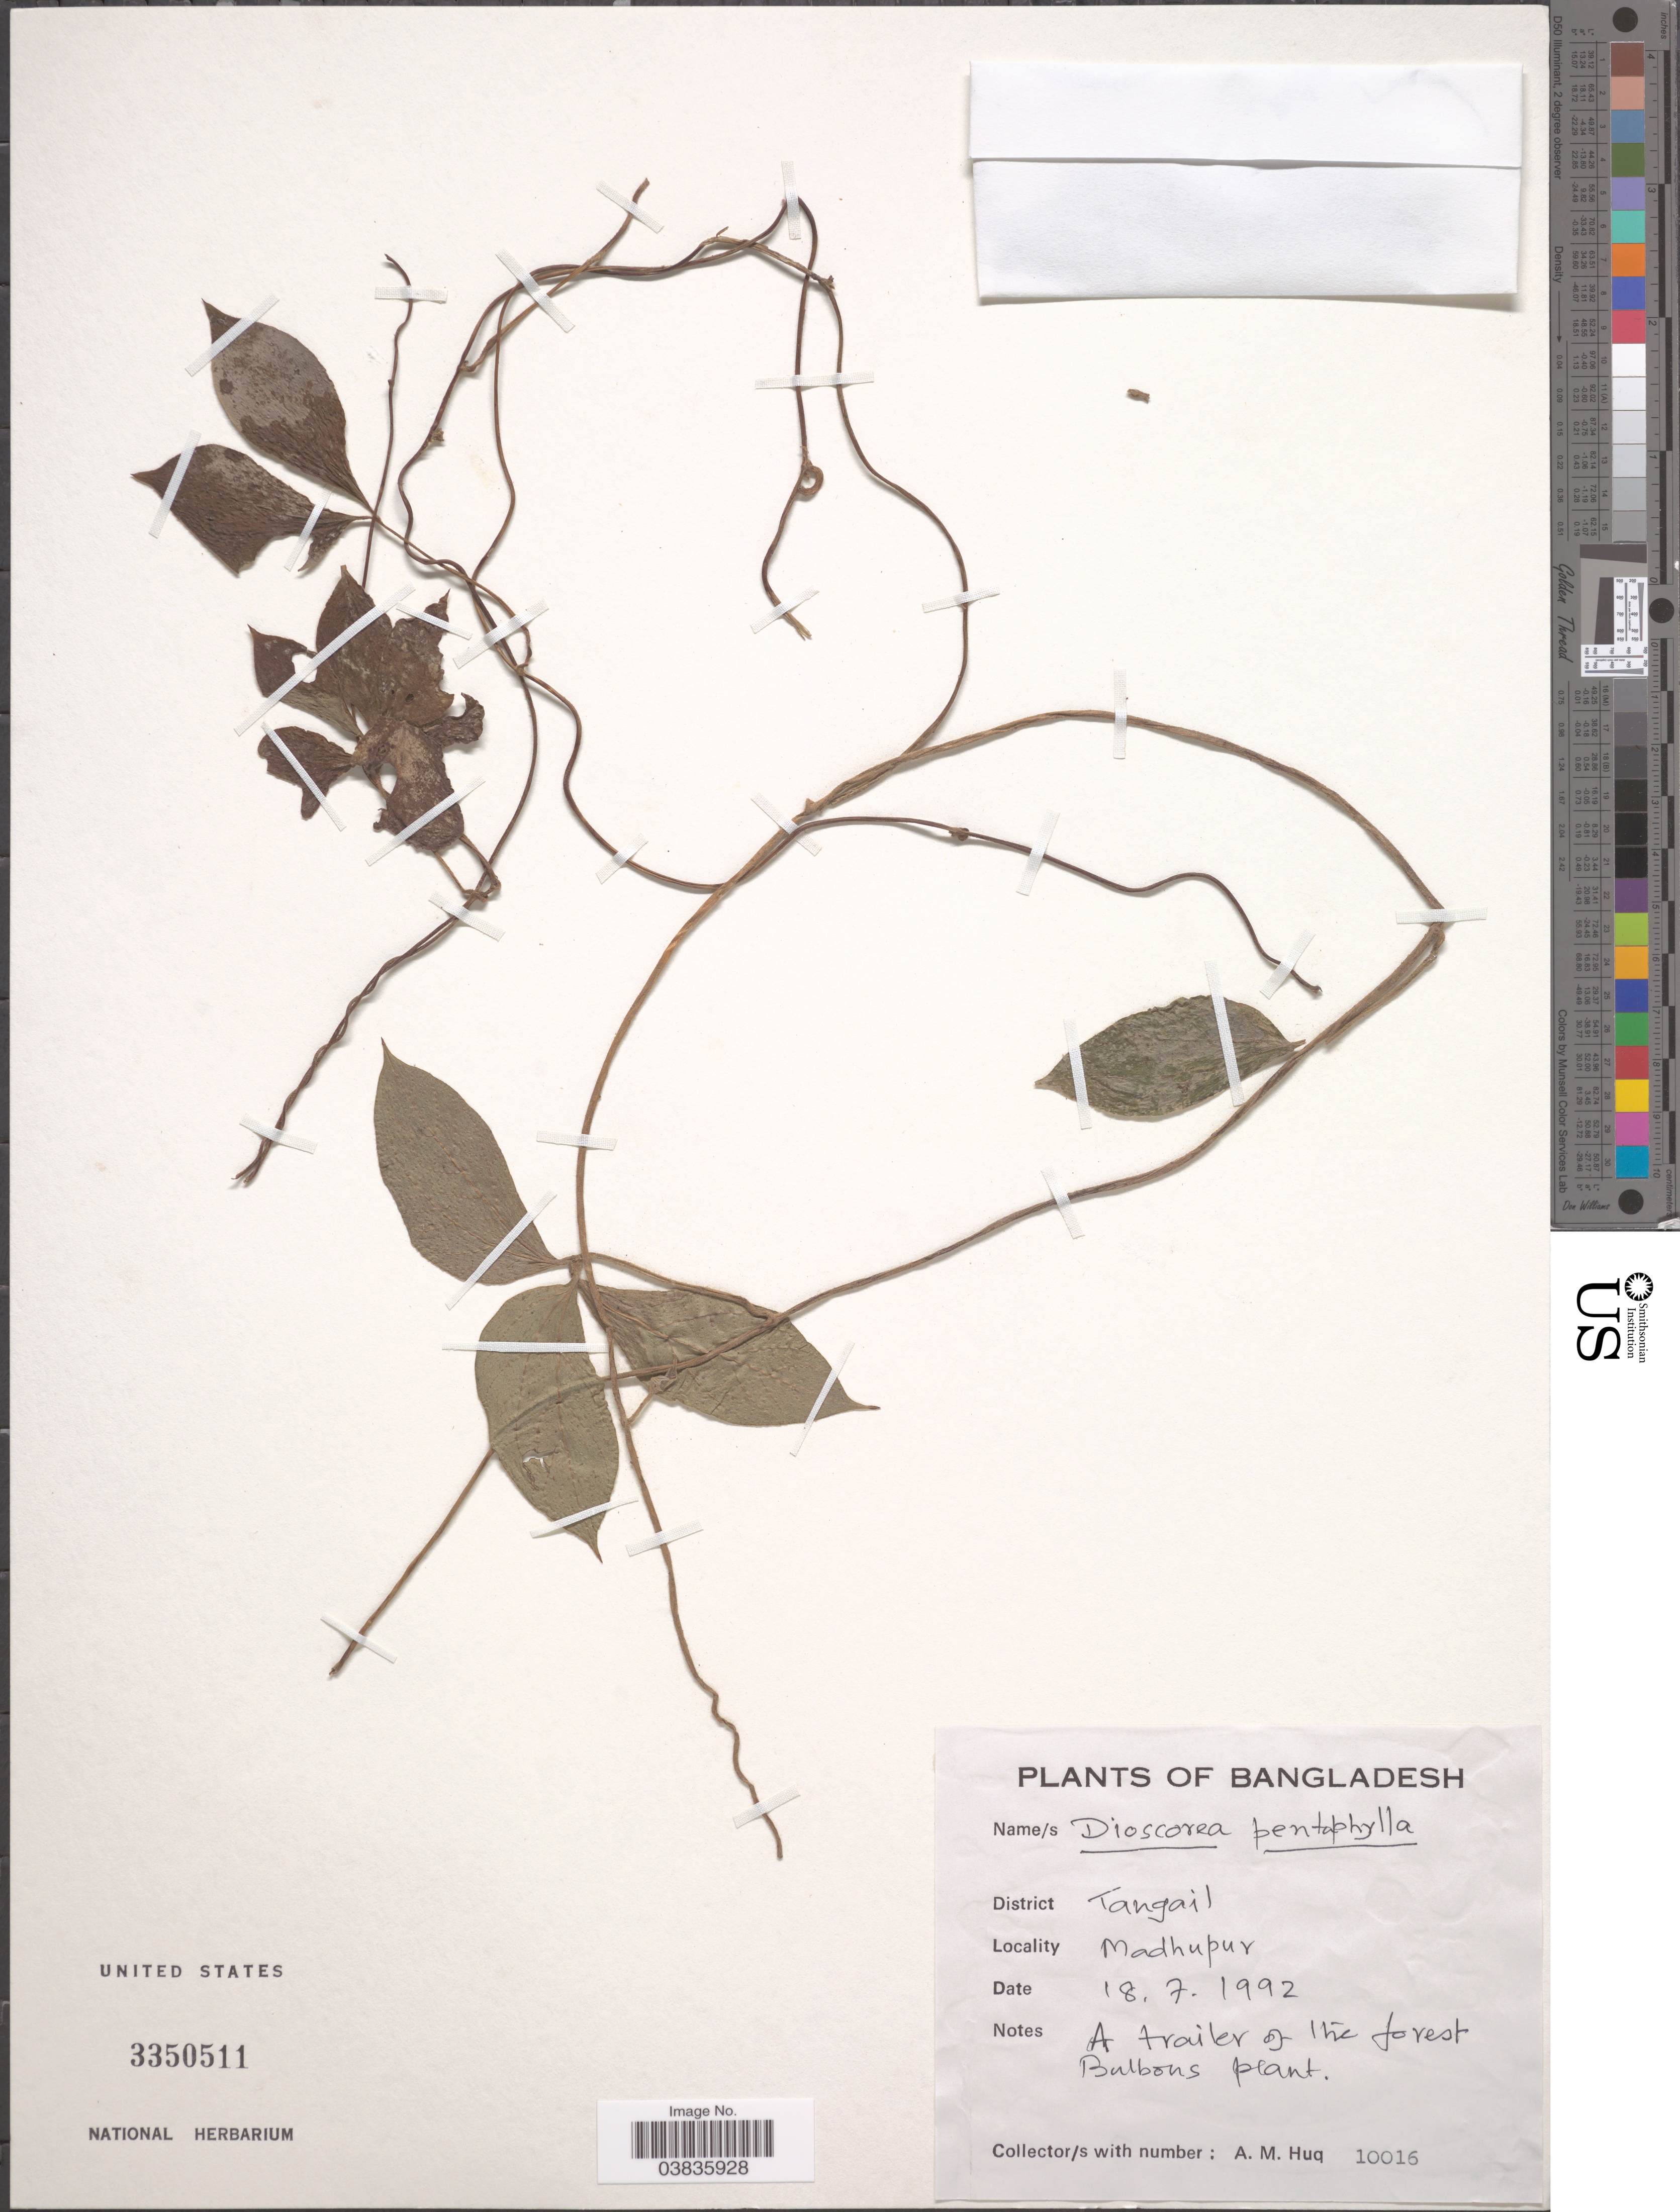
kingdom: Plantae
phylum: Tracheophyta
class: Liliopsida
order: Dioscoreales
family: Dioscoreaceae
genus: Dioscorea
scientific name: Dioscorea pentaphylla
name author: L.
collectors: A. M. Huq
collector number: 10016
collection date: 1992-07-18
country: Bangladesh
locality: District Tangail. Madhupur.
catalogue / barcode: US 3350511